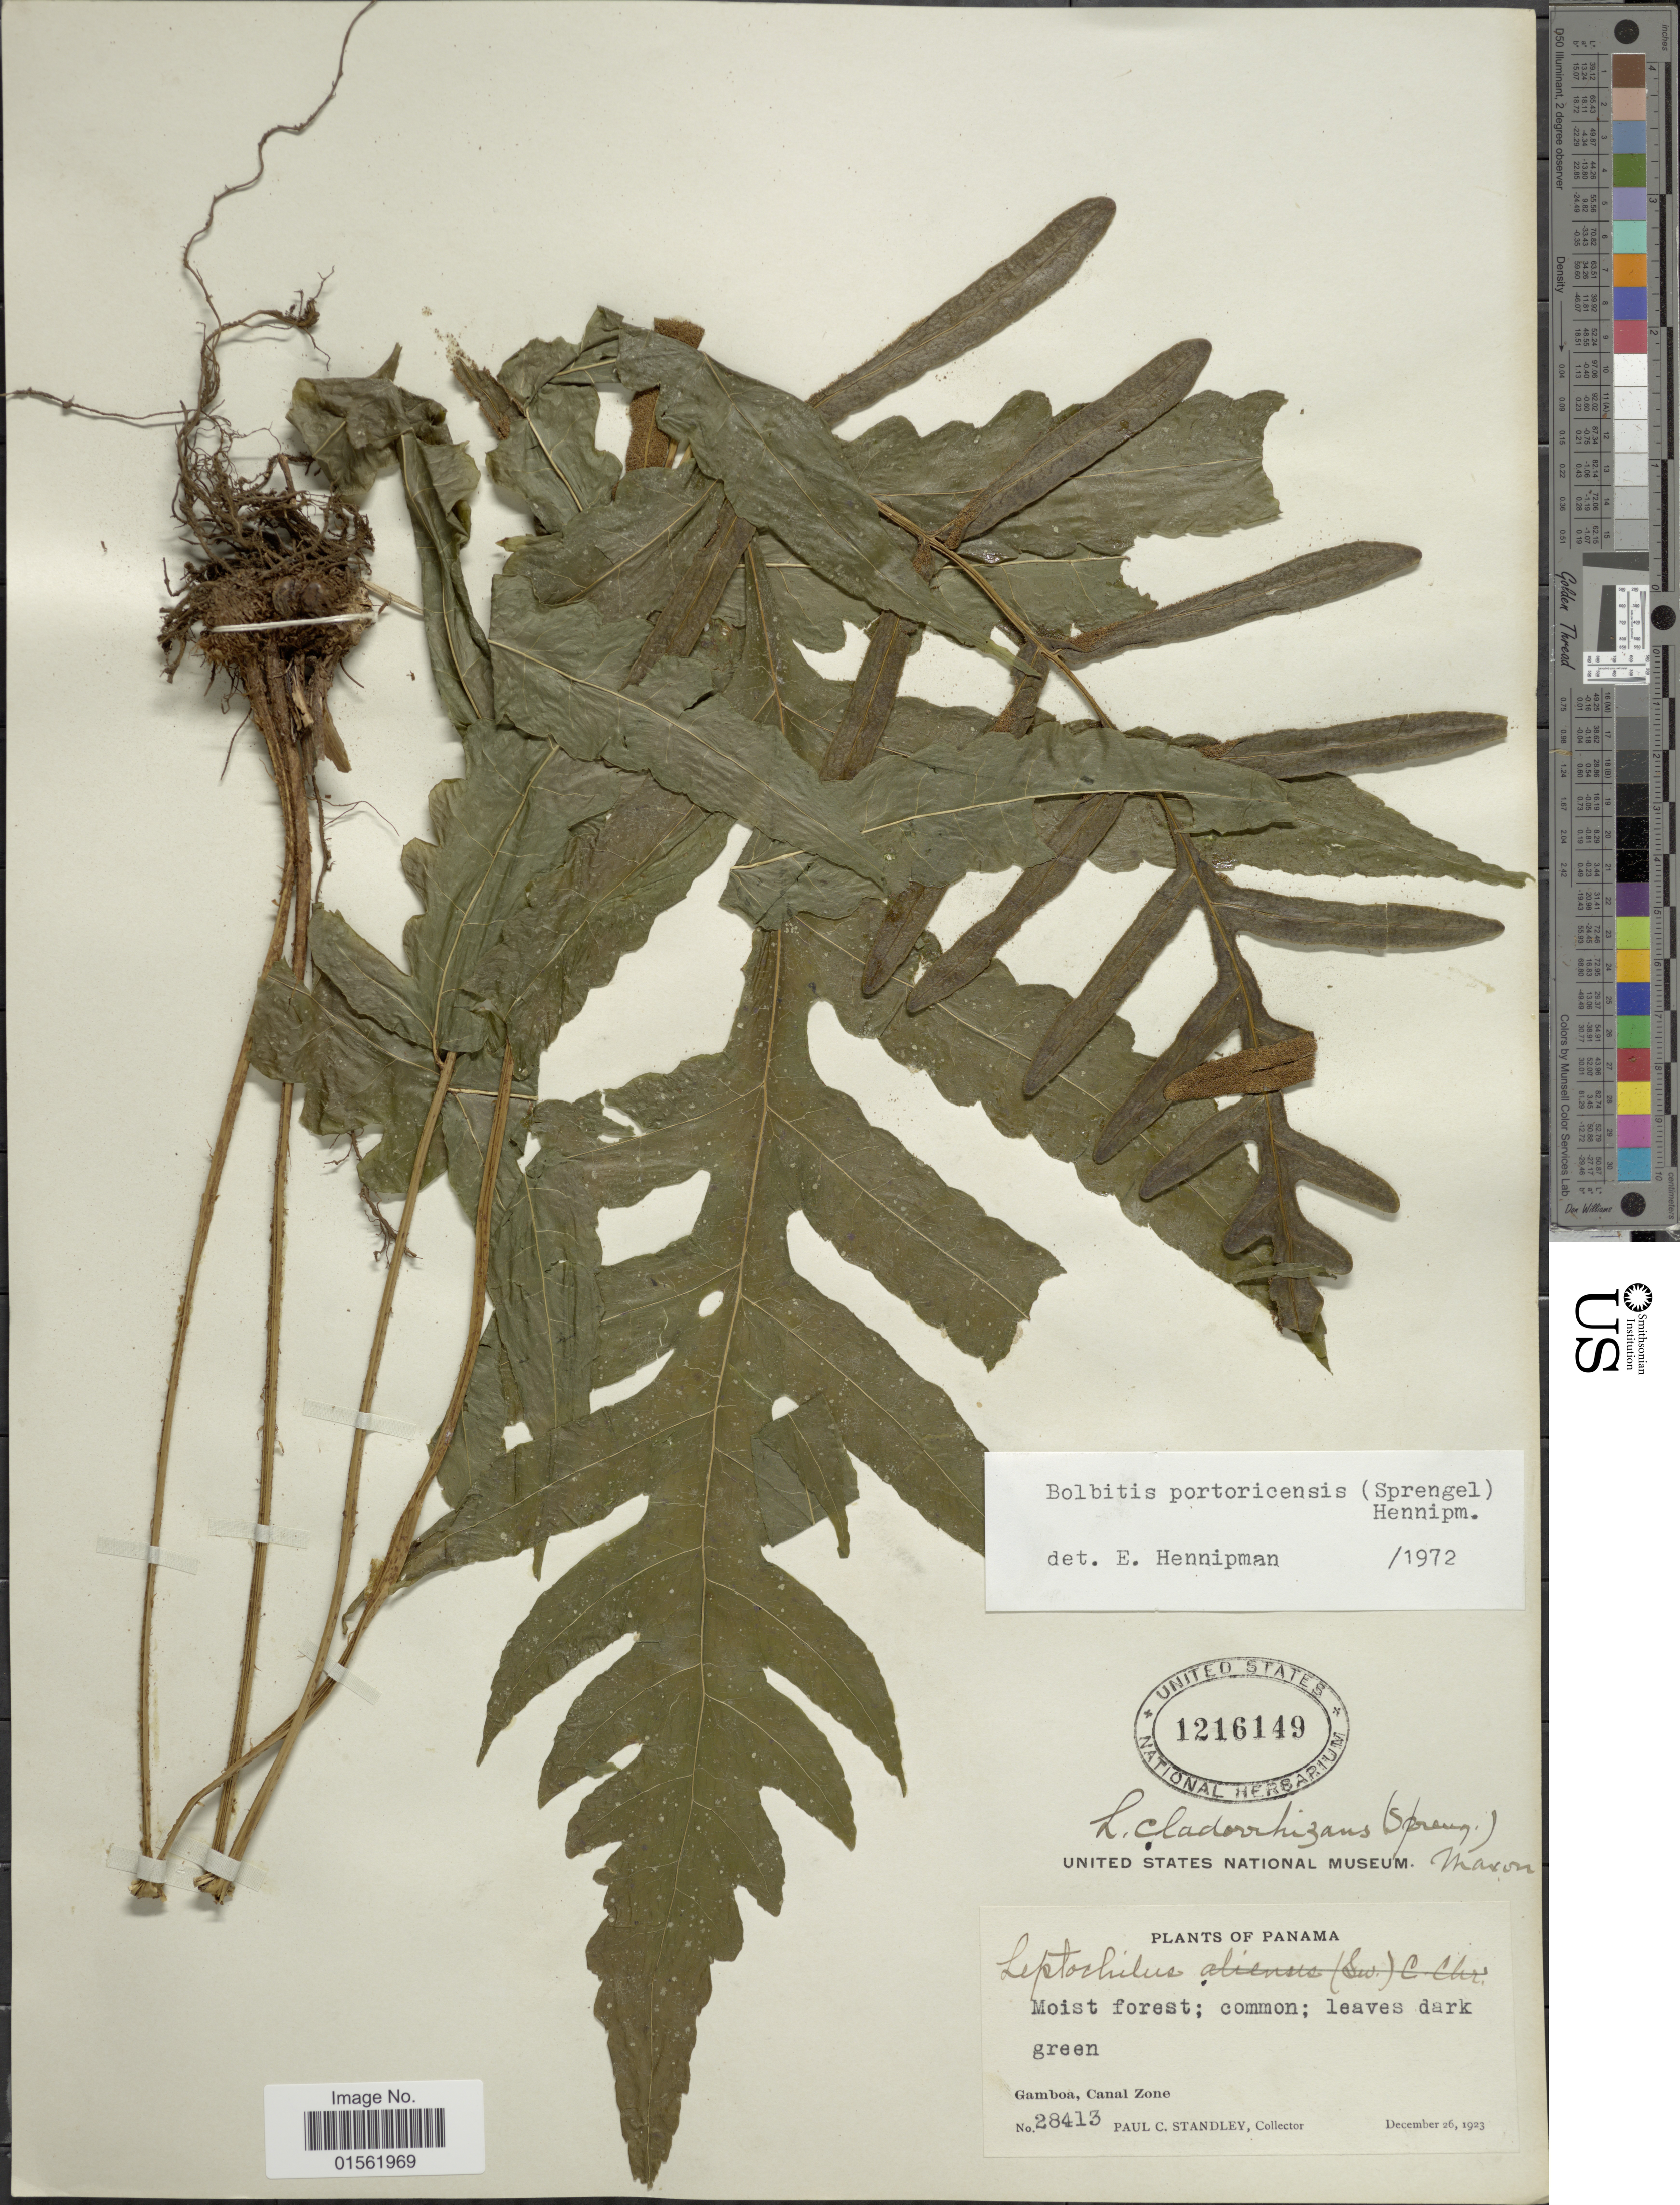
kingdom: Plantae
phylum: Tracheophyta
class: Polypodiopsida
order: Polypodiales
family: Dryopteridaceae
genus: Bolbitis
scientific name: Bolbitis portoricensis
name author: (Spreng.) Hennipman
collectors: P. C. Standley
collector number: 28412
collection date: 1923-12-26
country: Panama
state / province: Colón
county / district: Canal Zone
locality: Gamboa, Canal Zone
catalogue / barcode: US 1216149